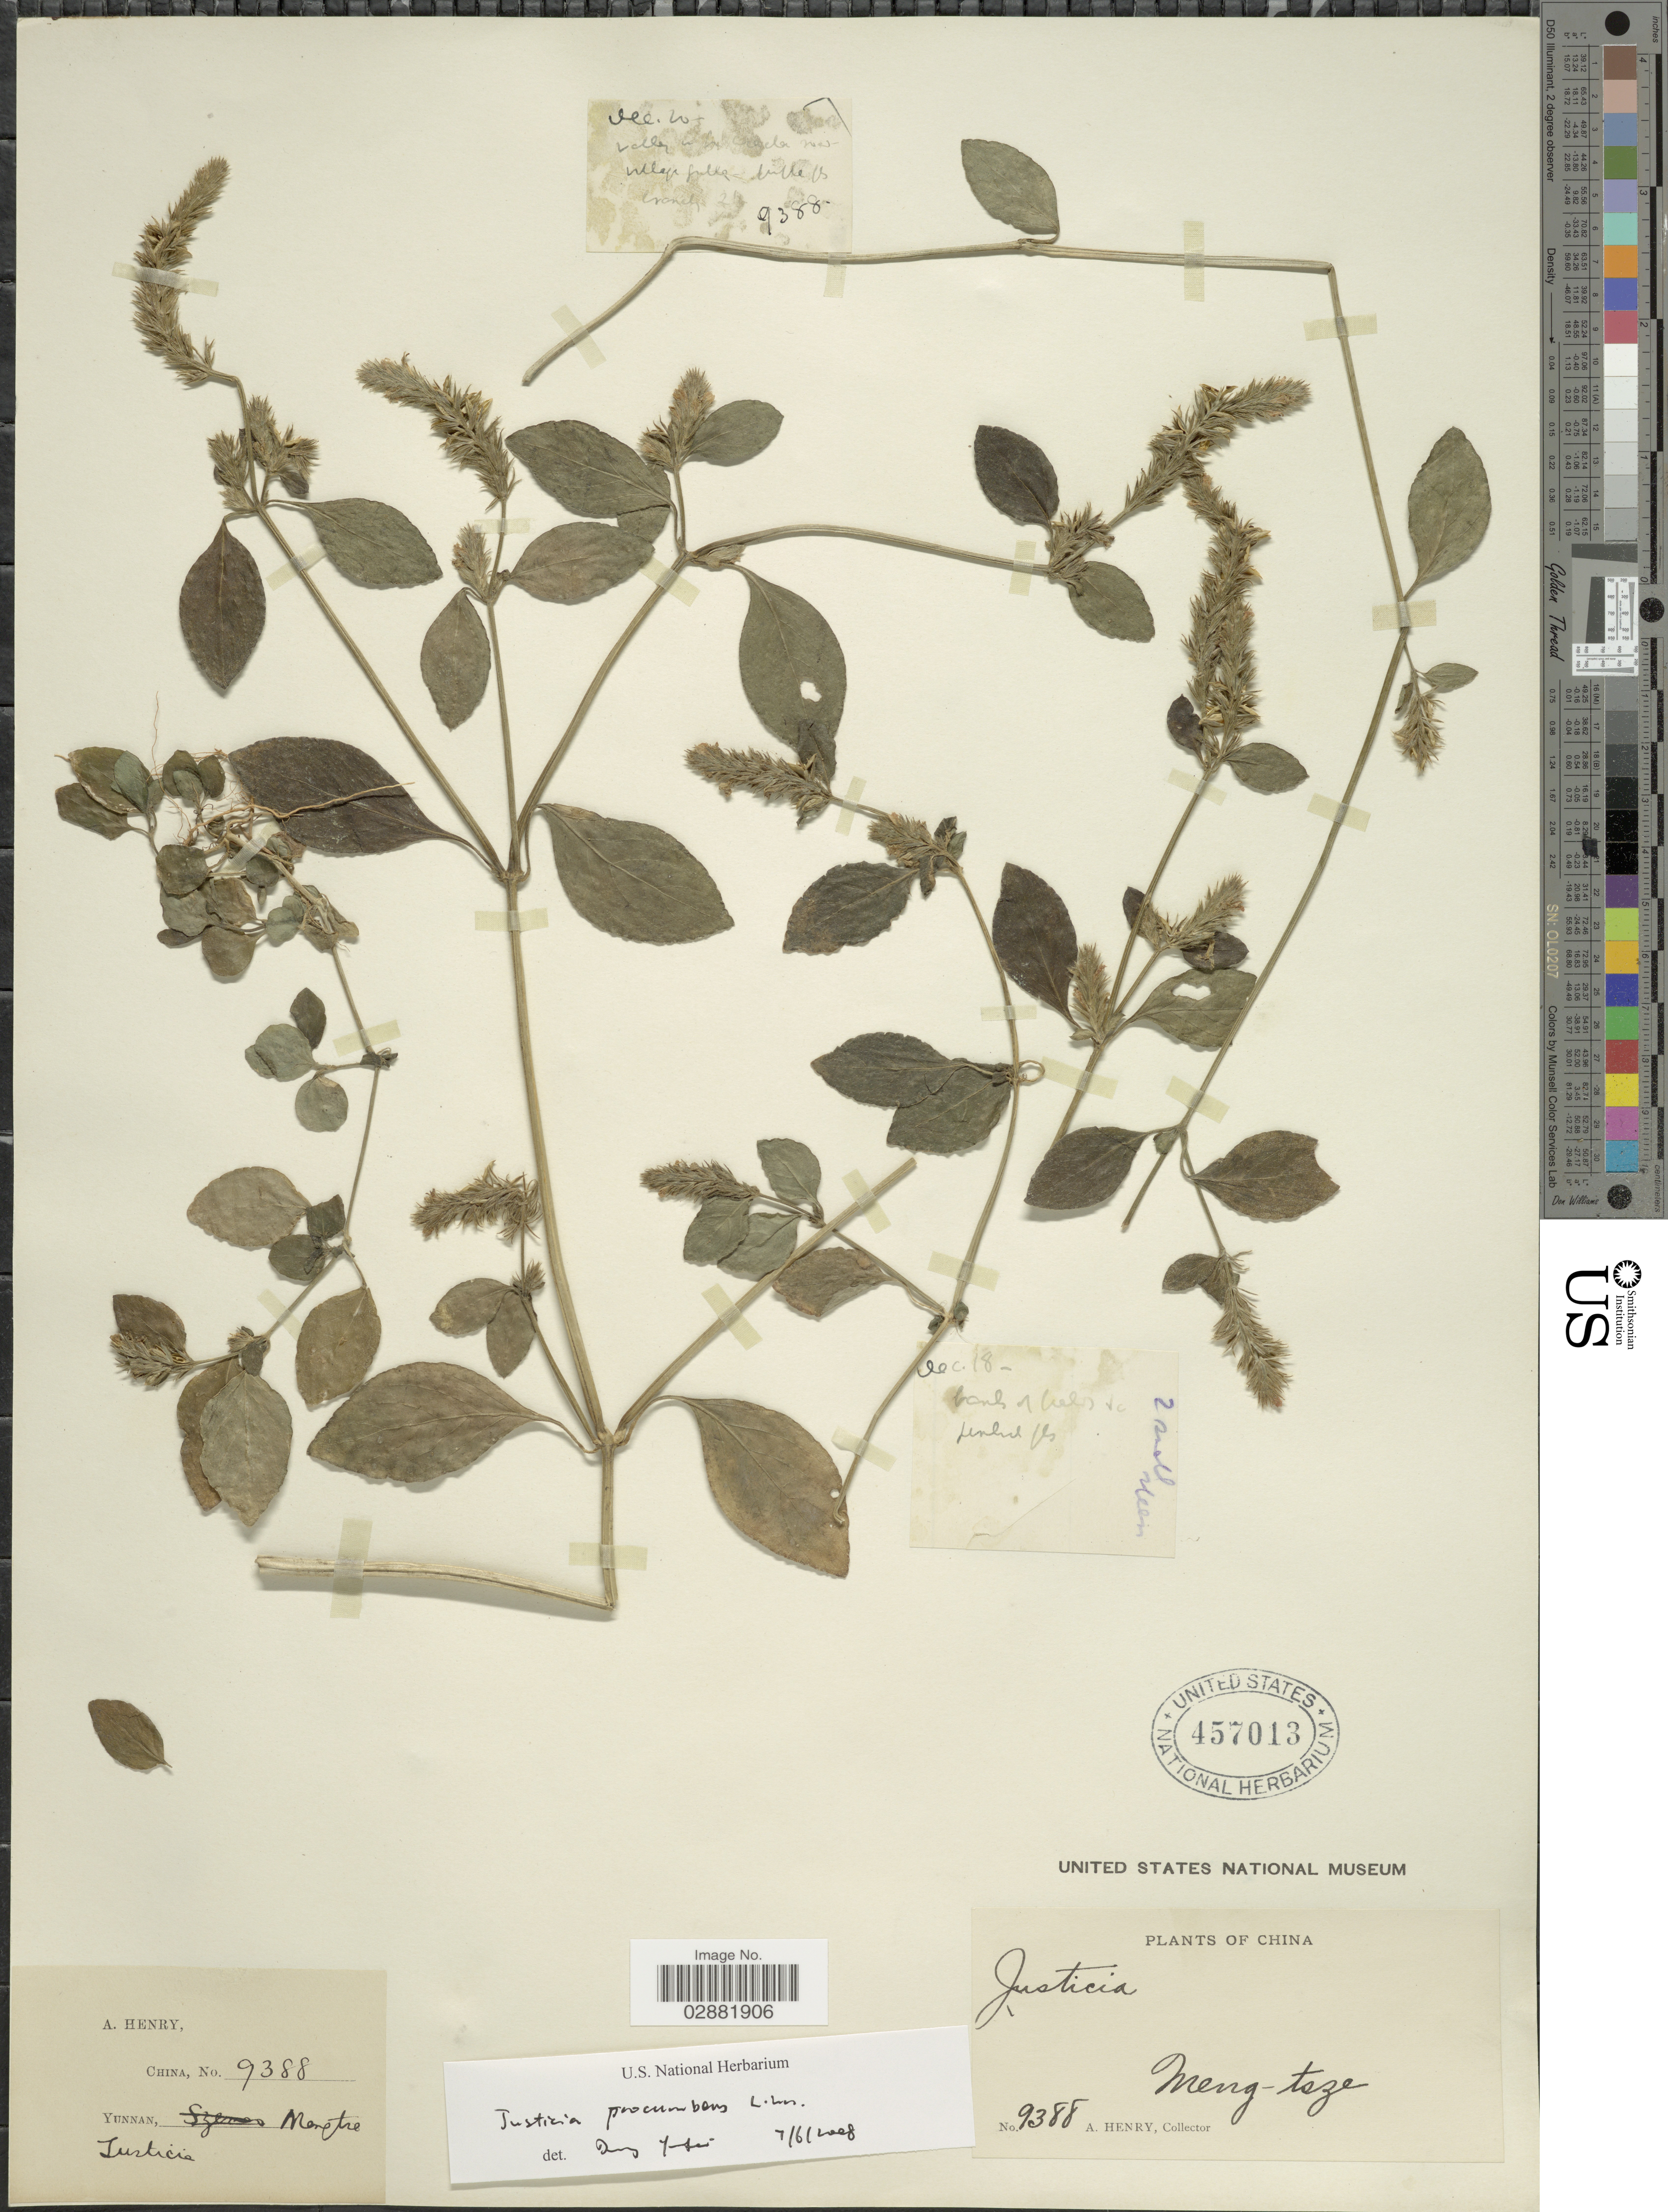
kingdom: Plantae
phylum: Tracheophyta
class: Magnoliopsida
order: Lamiales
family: Acanthaceae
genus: Justicia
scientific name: Justicia procumbens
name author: L.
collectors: A. Henry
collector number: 9388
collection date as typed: Transcribed d/m/y: /12/18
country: China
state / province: Yunnan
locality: Meng-tsze.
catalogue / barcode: US 457013